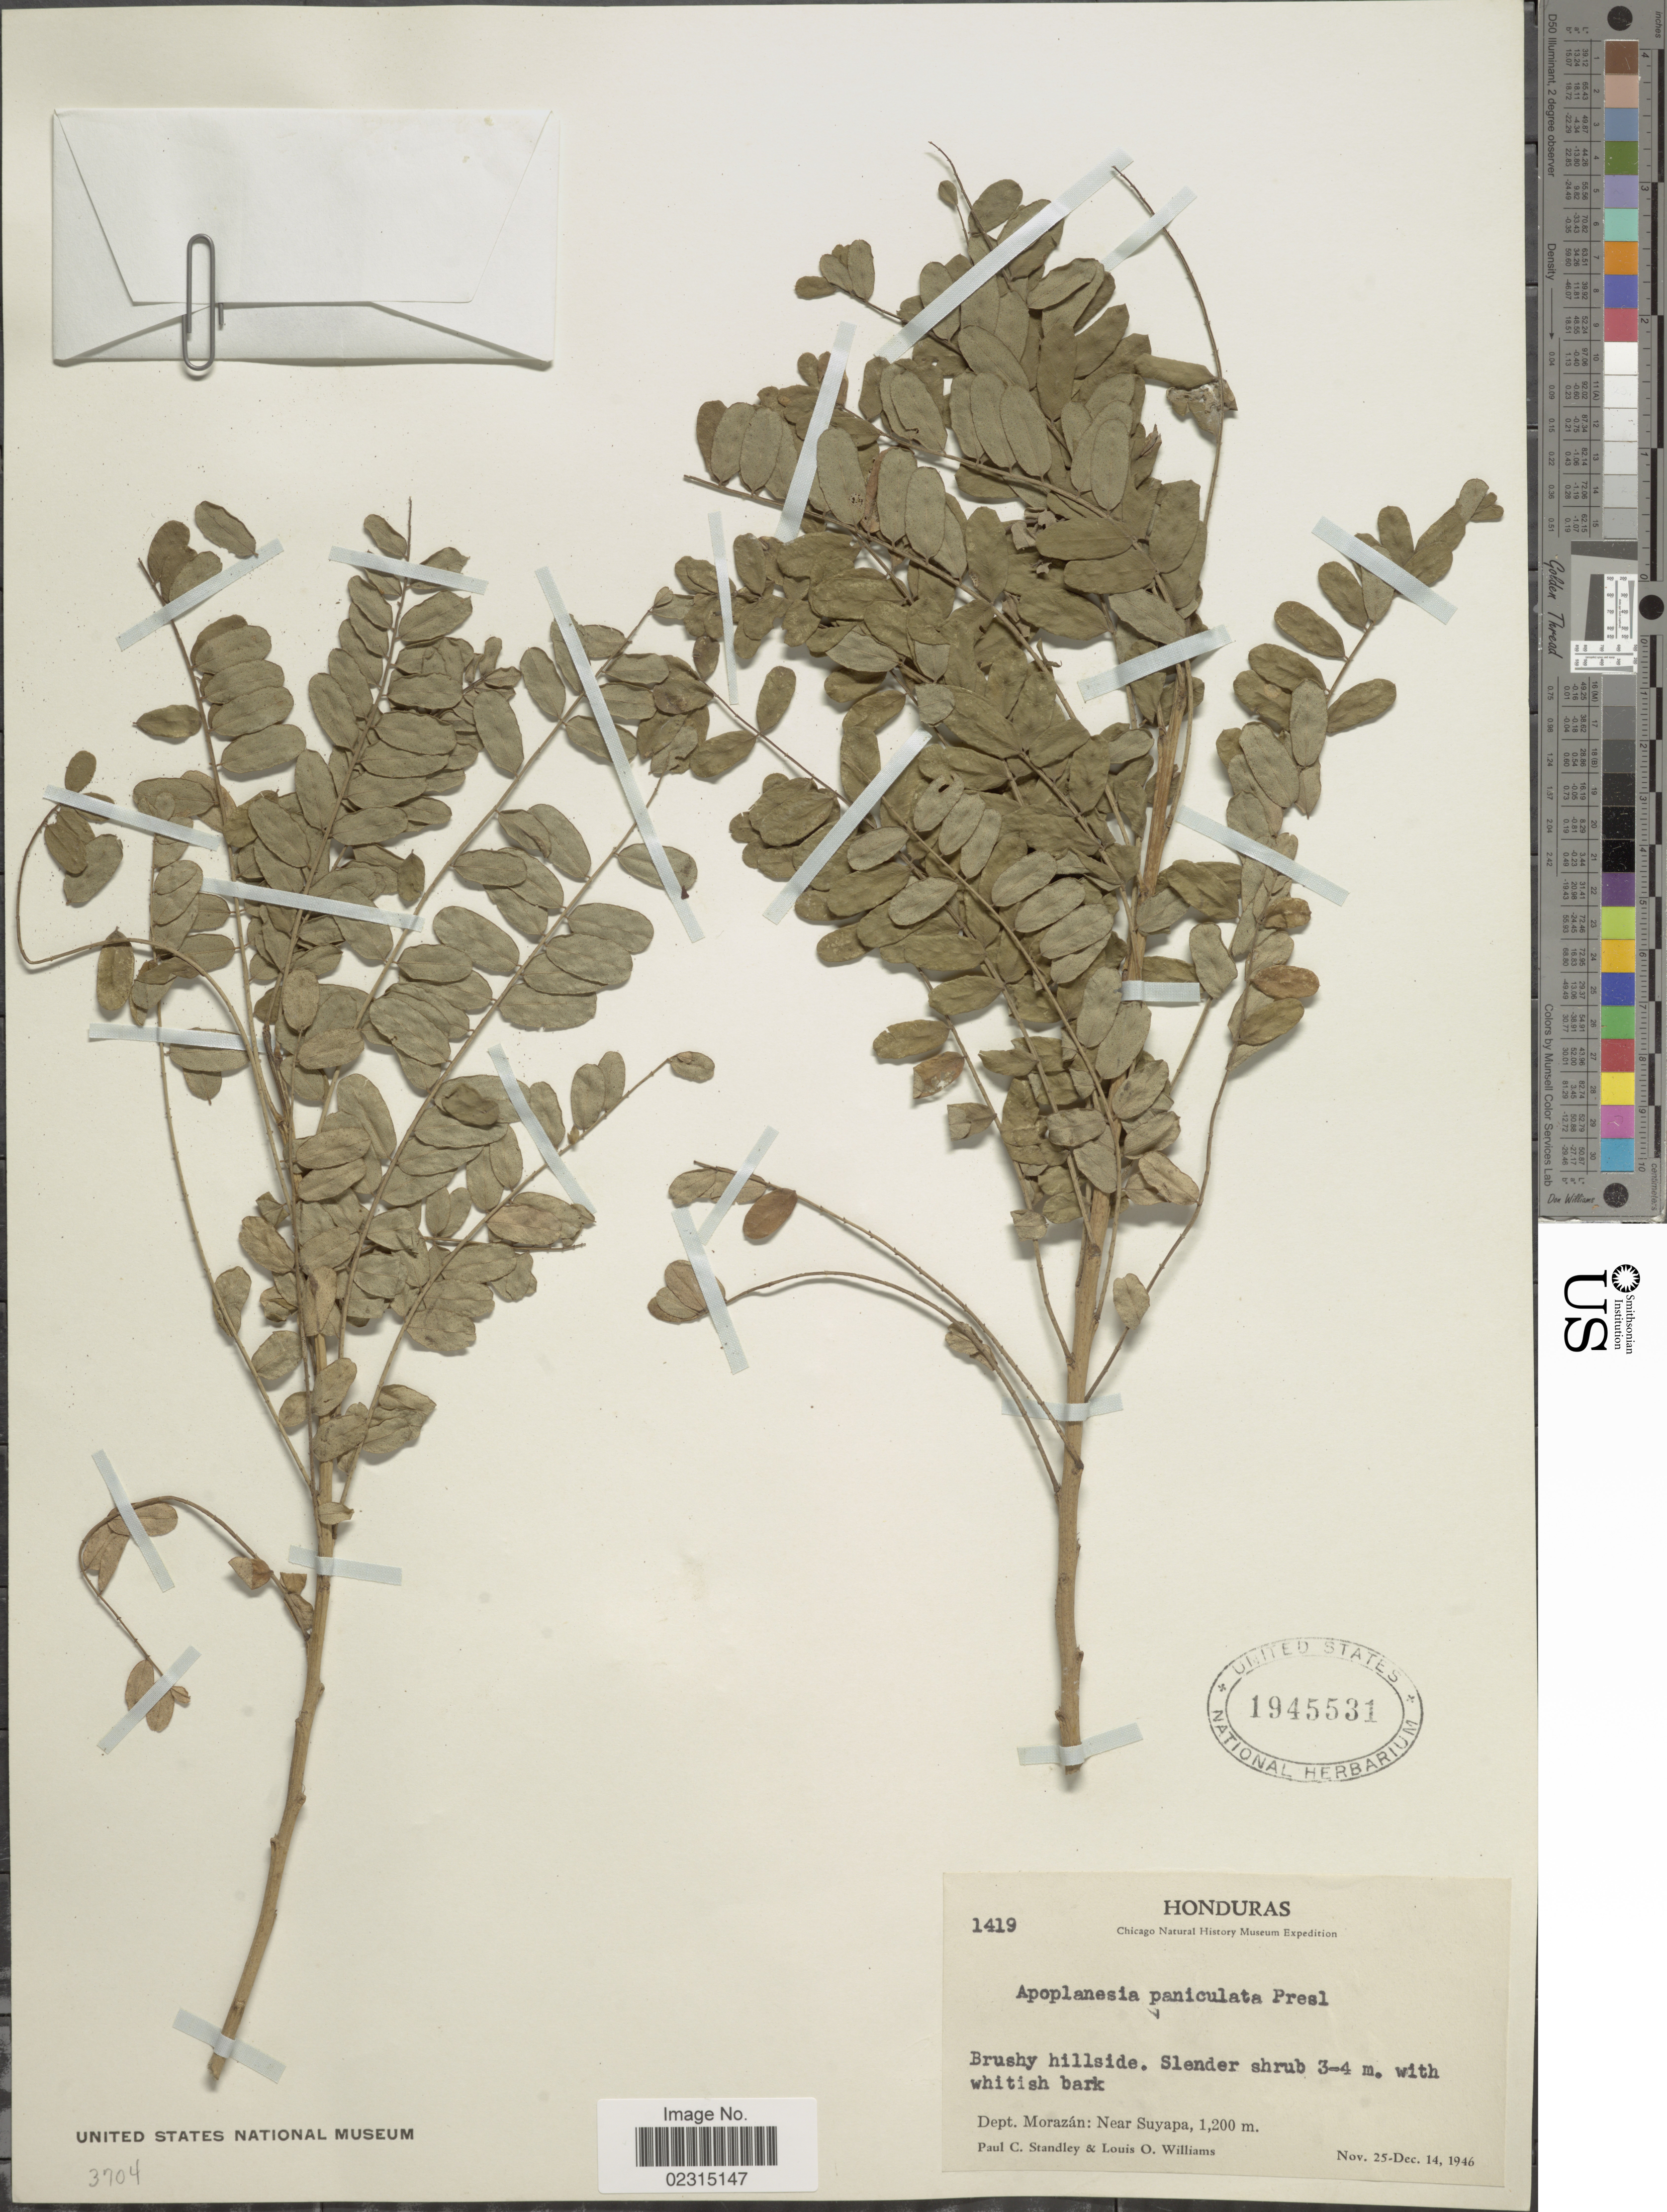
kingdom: Plantae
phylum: Tracheophyta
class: Magnoliopsida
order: Fabales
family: Fabaceae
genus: Apoplanesia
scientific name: Apoplanesia paniculata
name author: C. Presl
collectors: P. C. Standley & L. O. Williams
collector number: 1419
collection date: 1946-11-25/1946-12-14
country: Honduras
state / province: Fco. Morazán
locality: Brushy hillside, Dept. Morazán: Near Suyapa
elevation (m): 1200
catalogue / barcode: US 1945531